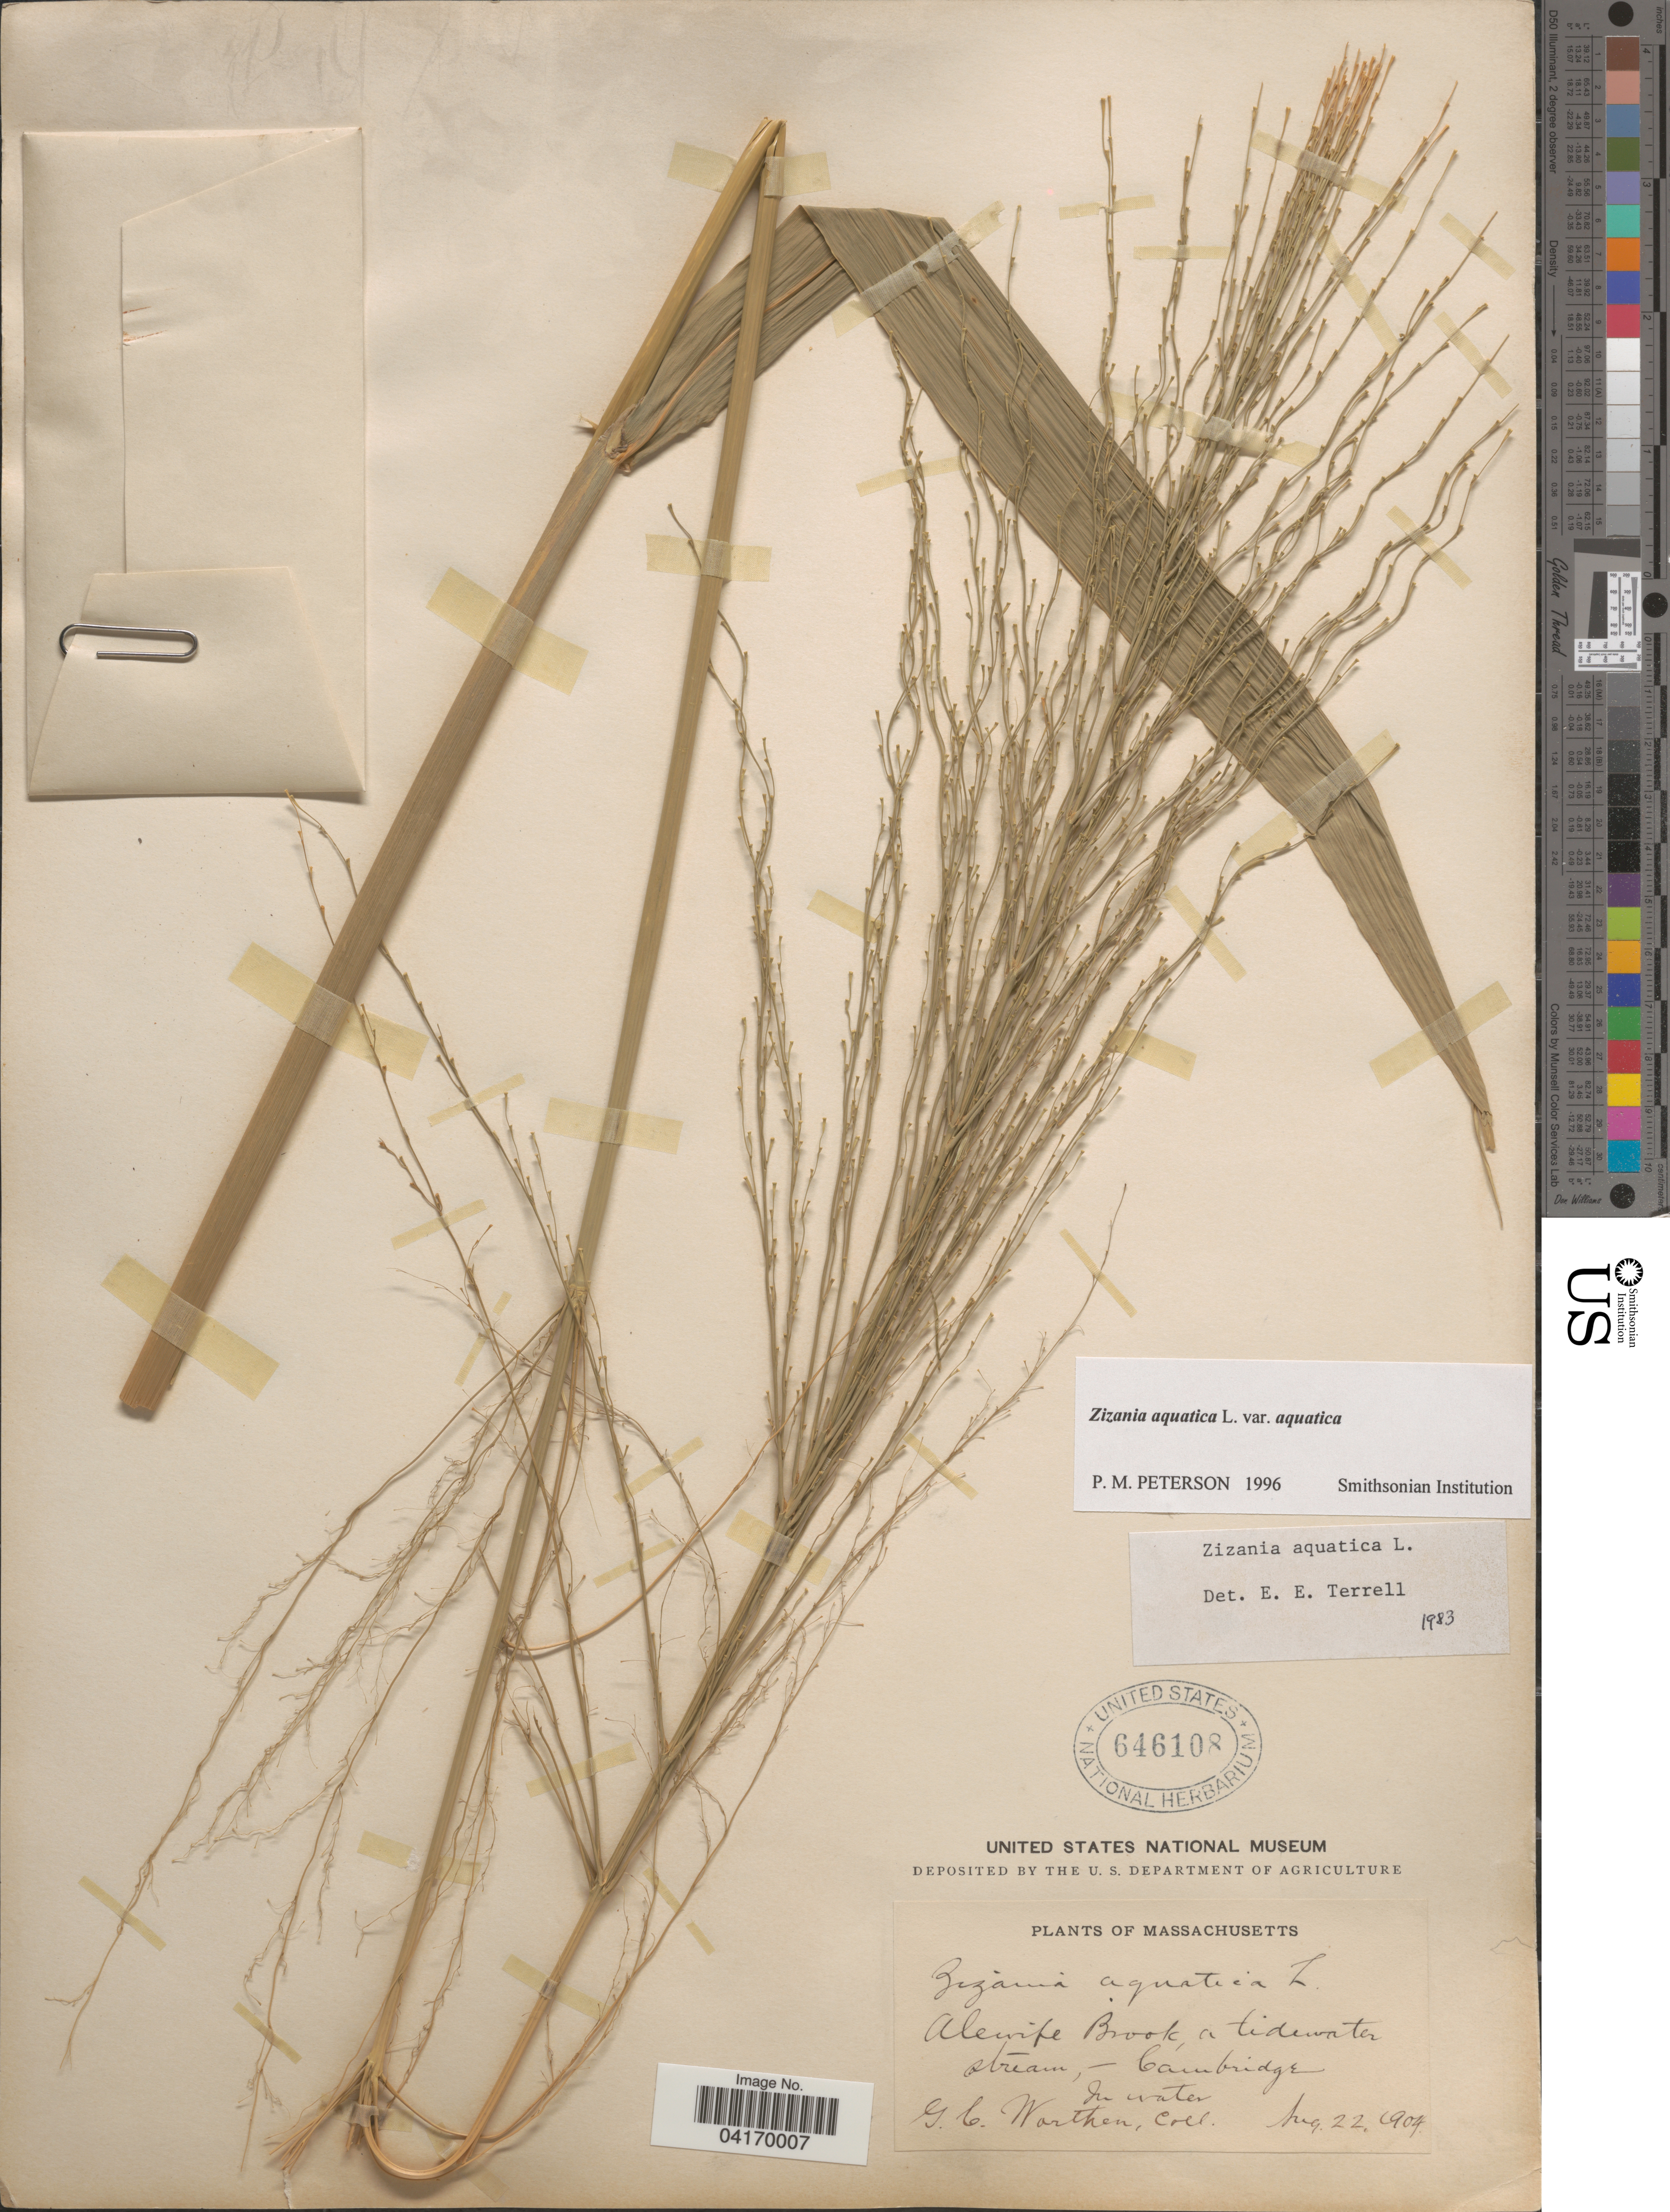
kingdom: Plantae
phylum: Tracheophyta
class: Liliopsida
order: Poales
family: Poaceae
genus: Zizania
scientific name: Zizania aquatica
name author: L.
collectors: G. Worthen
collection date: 1904-08-22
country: United States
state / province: Massachusetts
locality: Alewife Brook, a tidewater stream, Cambridge.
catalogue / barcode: US 646108